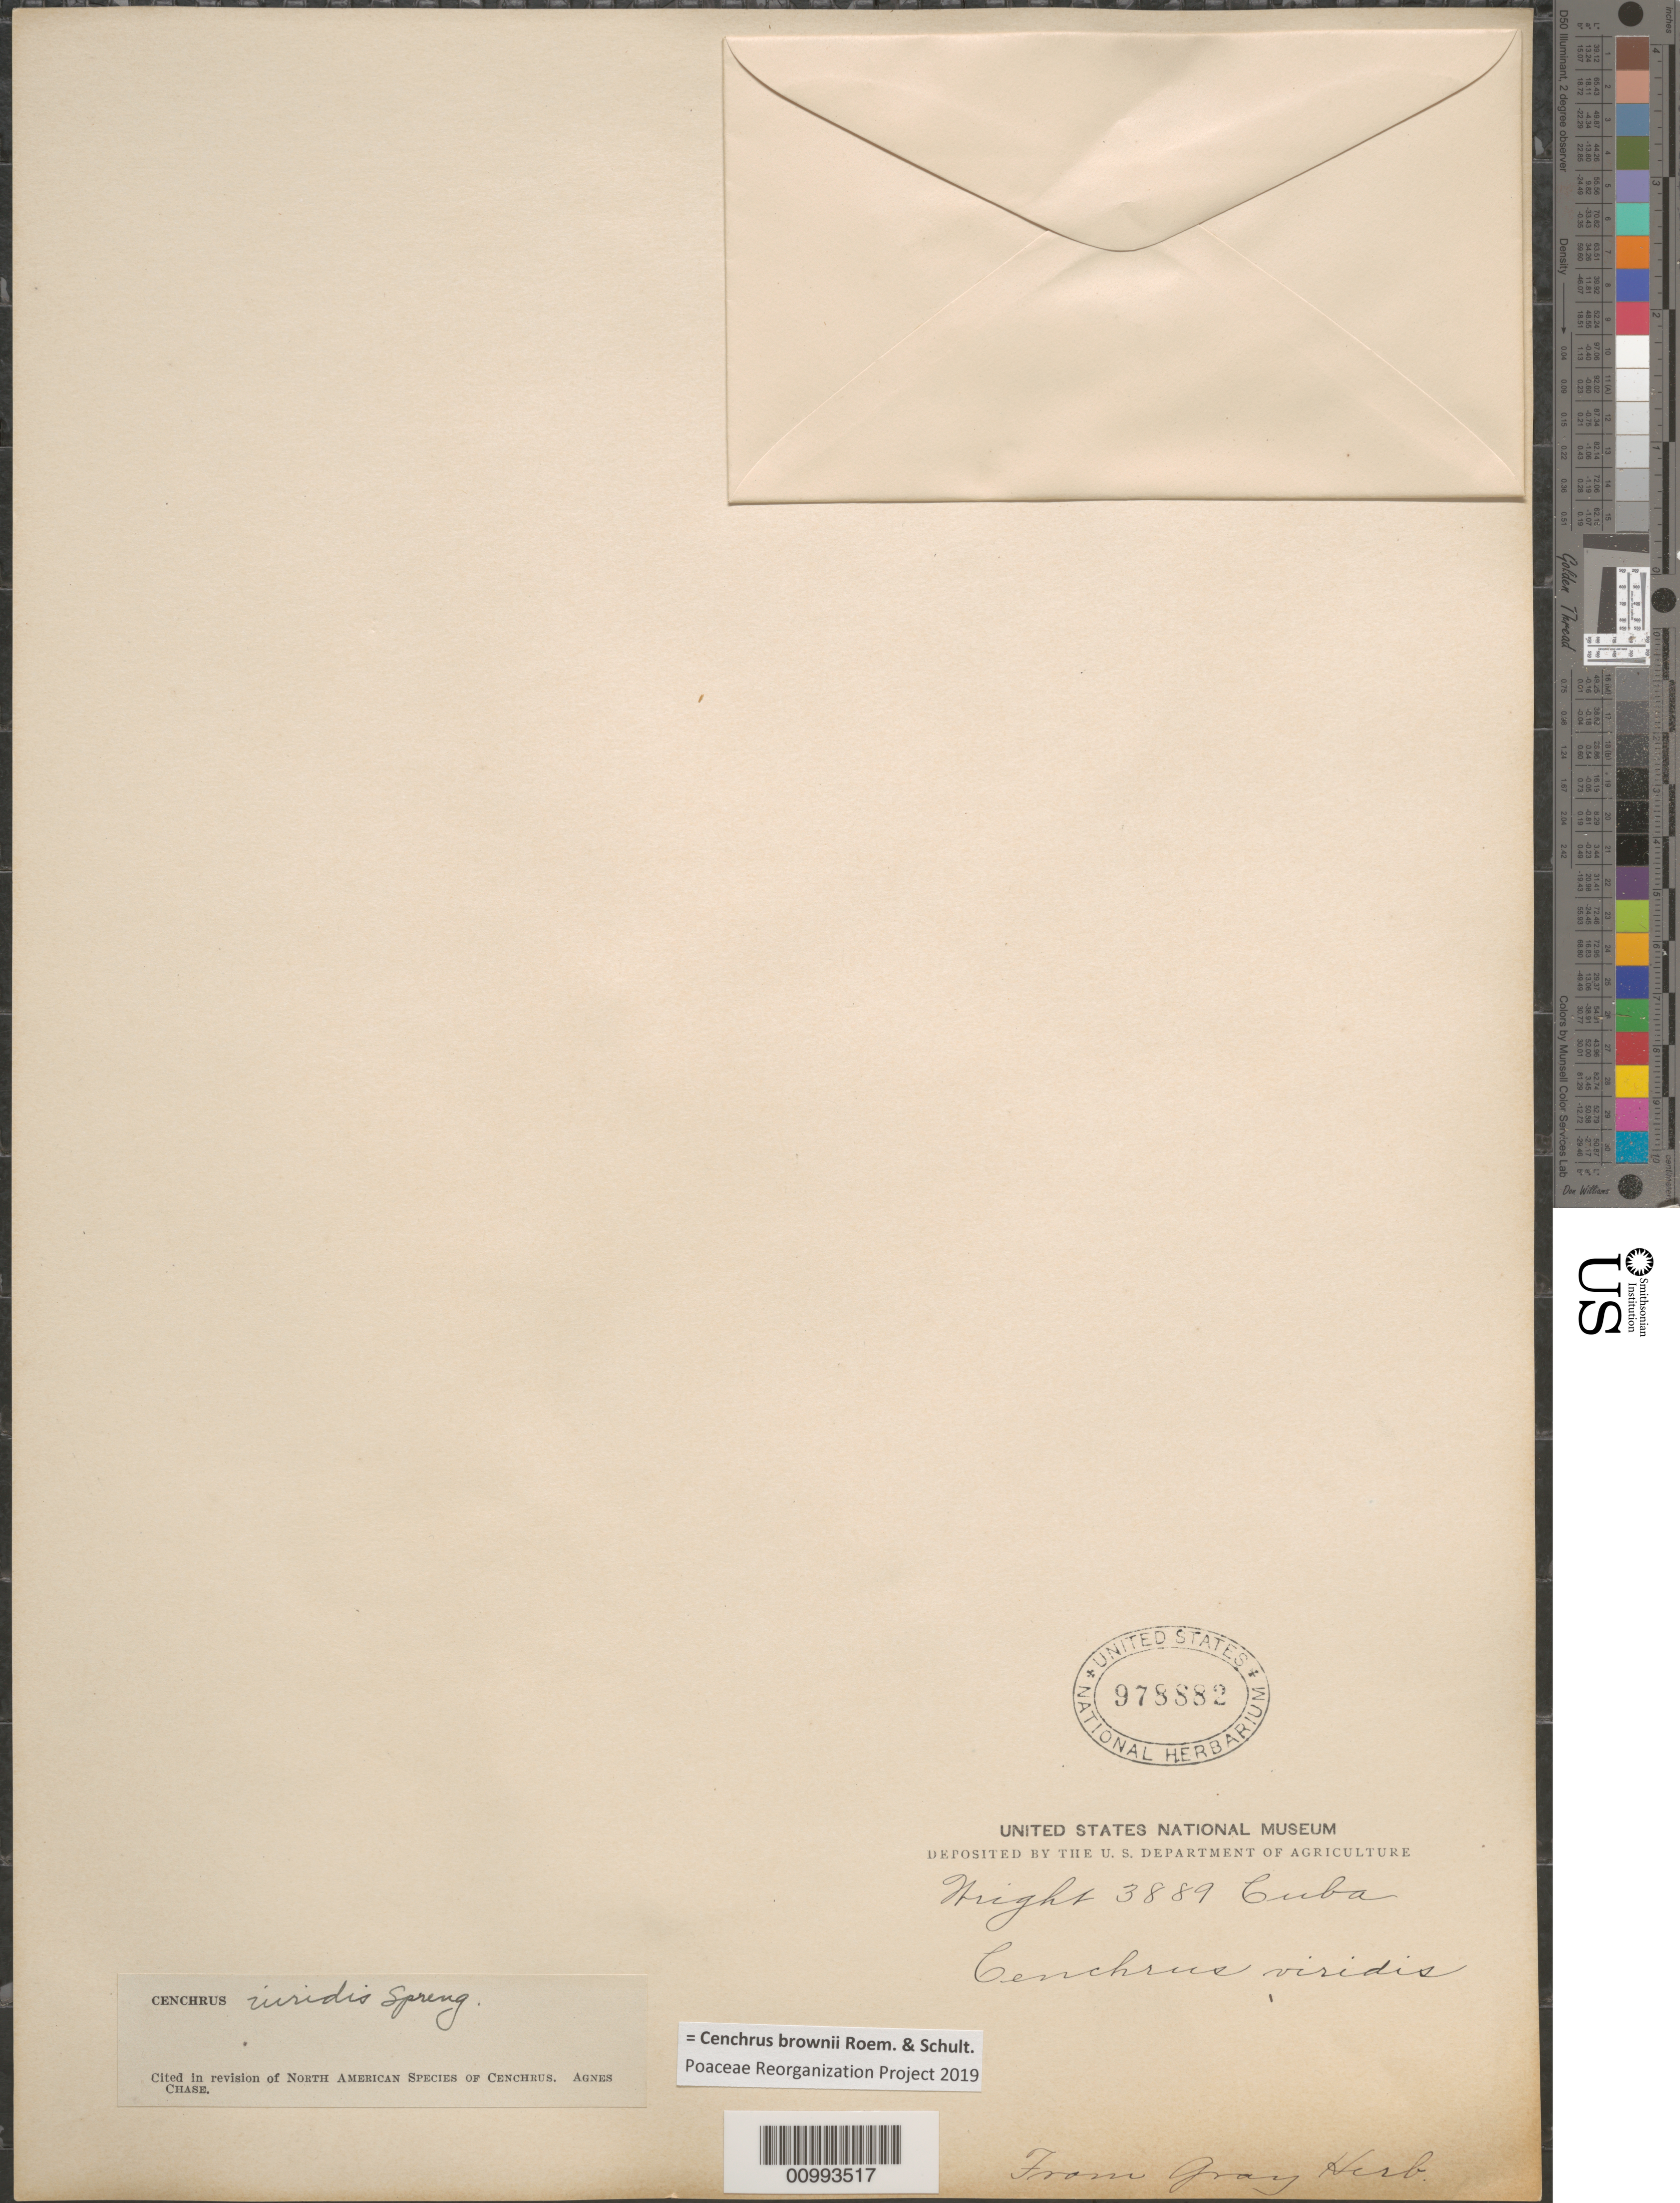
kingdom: Plantae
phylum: Tracheophyta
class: Liliopsida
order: Poales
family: Poaceae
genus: Cenchrus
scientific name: Cenchrus brownii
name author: Roem. & Schult.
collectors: C. Wright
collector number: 3889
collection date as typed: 1800 to 1899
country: Cuba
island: Cuba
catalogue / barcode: US 978882